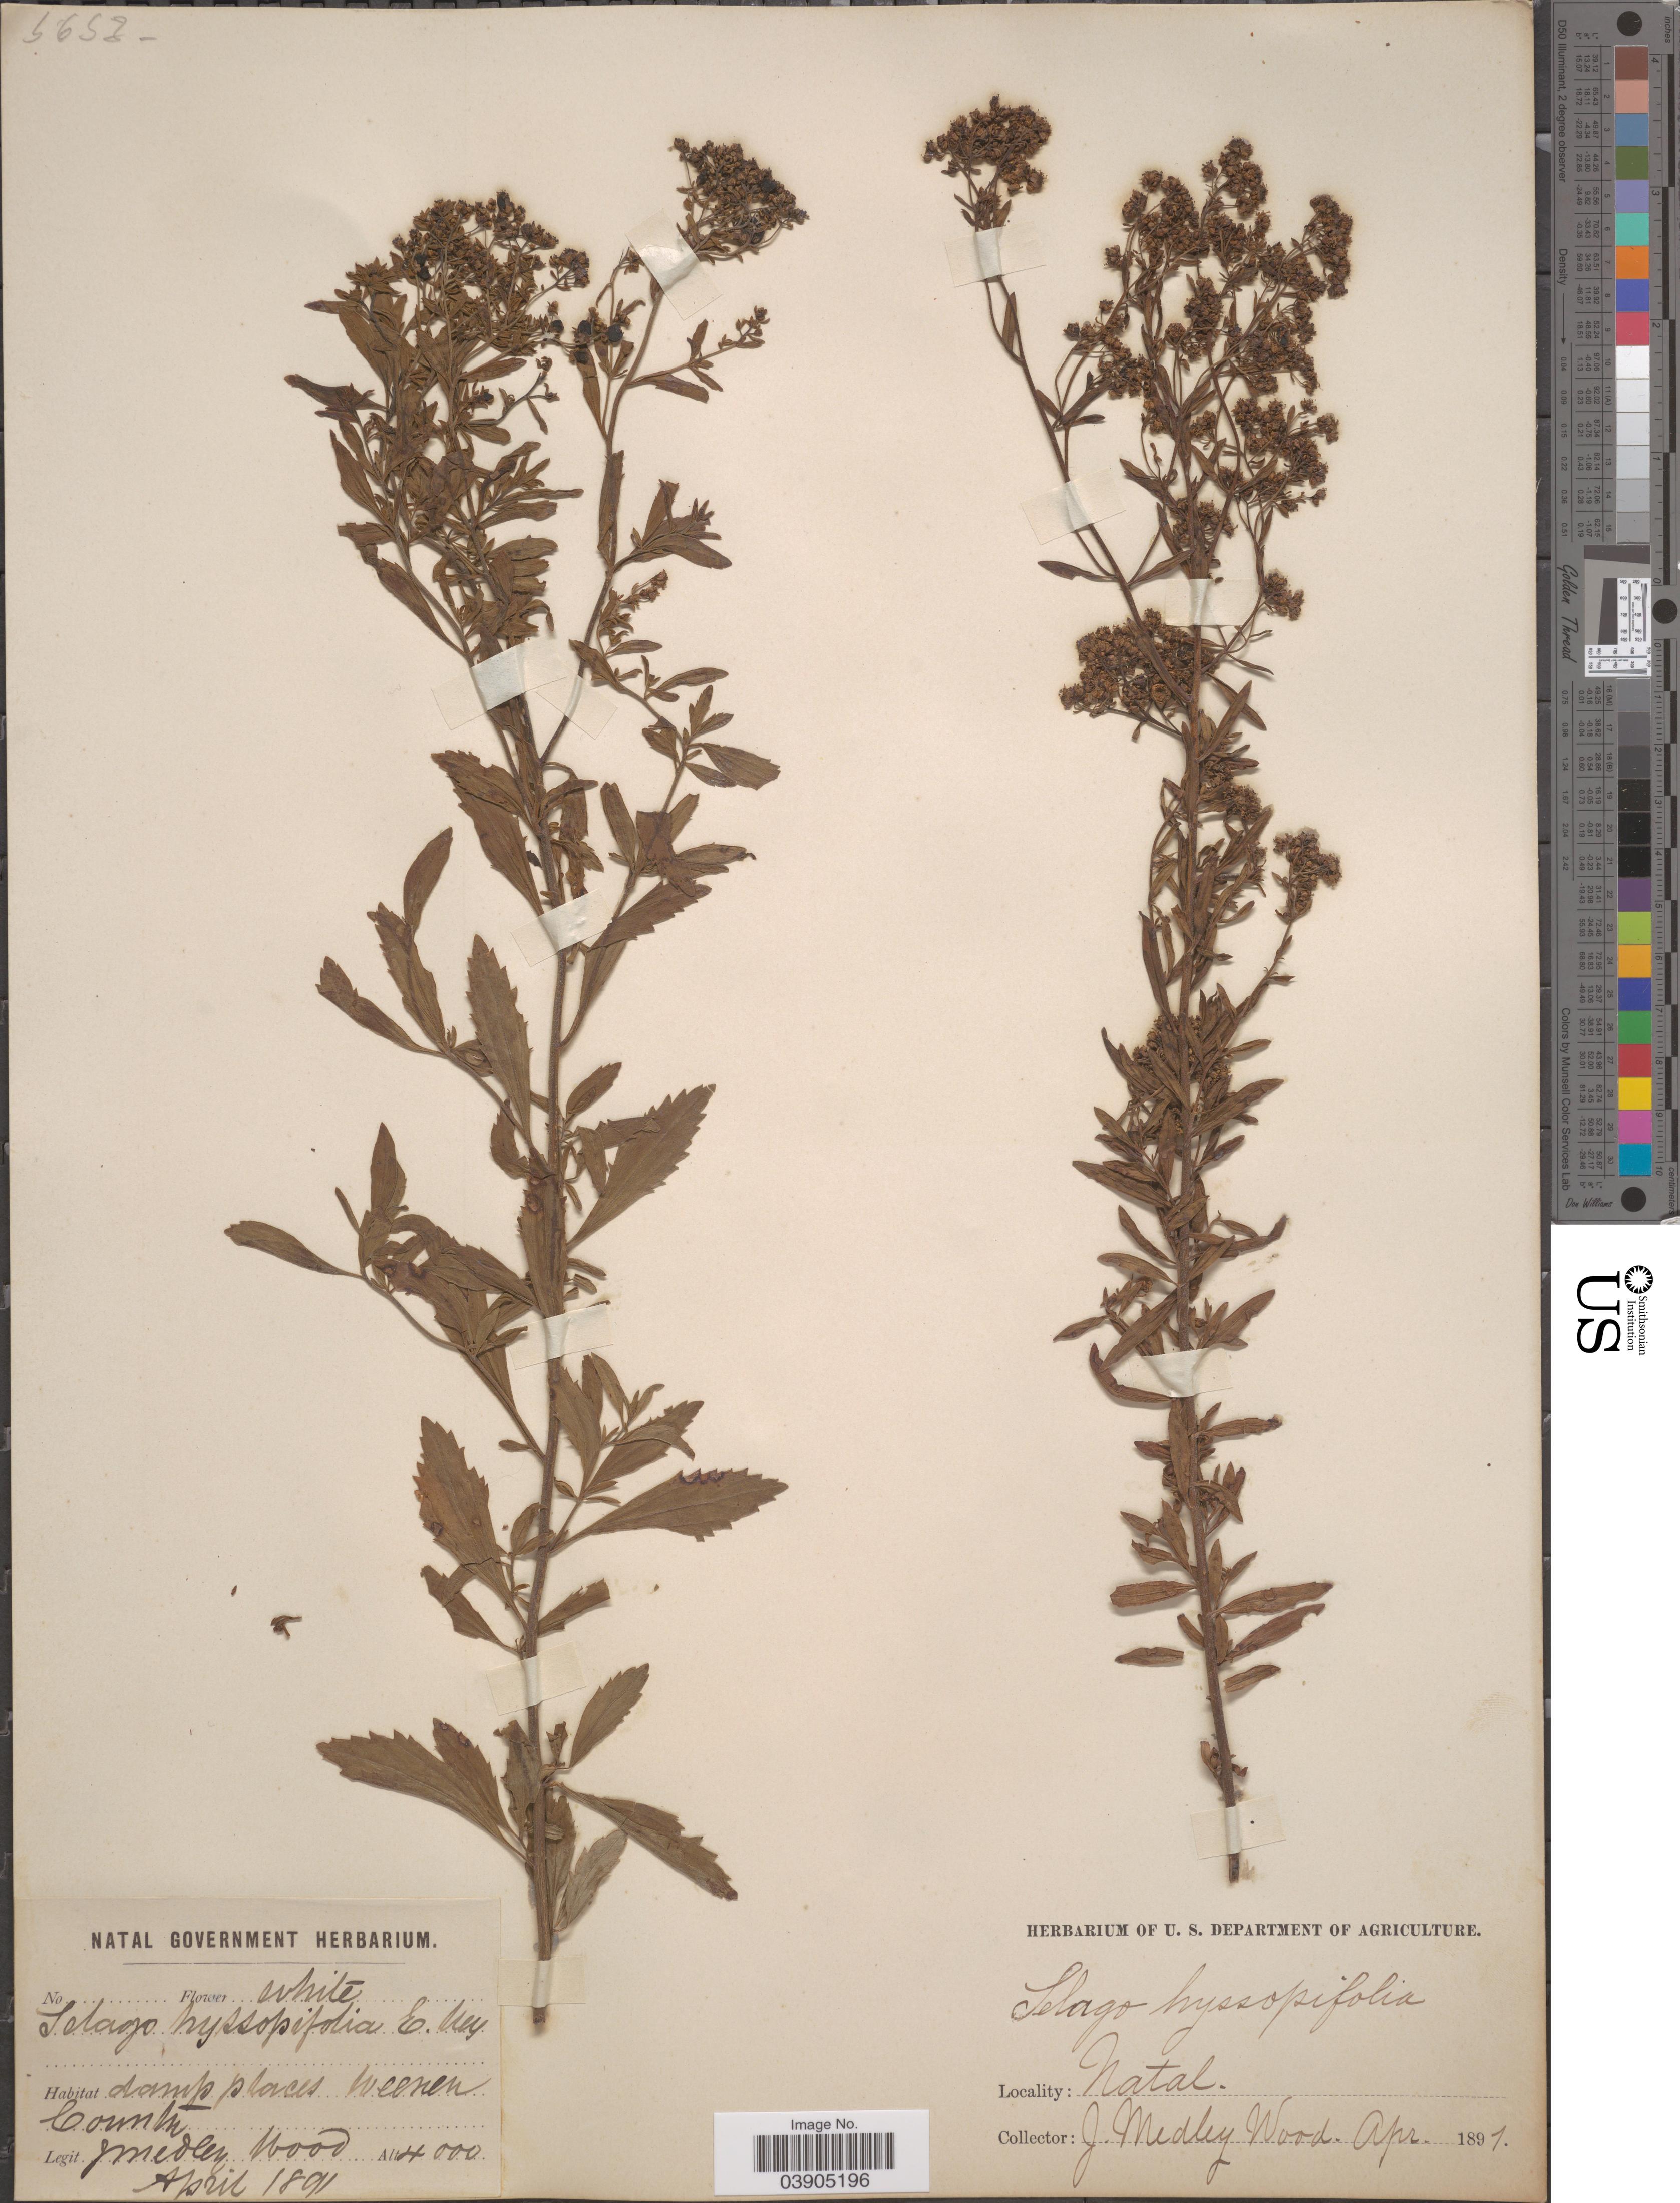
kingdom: Plantae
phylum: Tracheophyta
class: Magnoliopsida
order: Lamiales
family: Scrophulariaceae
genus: Selago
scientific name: Selago hyssopifolia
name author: E. Mey.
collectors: J. M. Wood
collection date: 1891-04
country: South Africa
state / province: KwaZulu-Natal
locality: Weenen County.